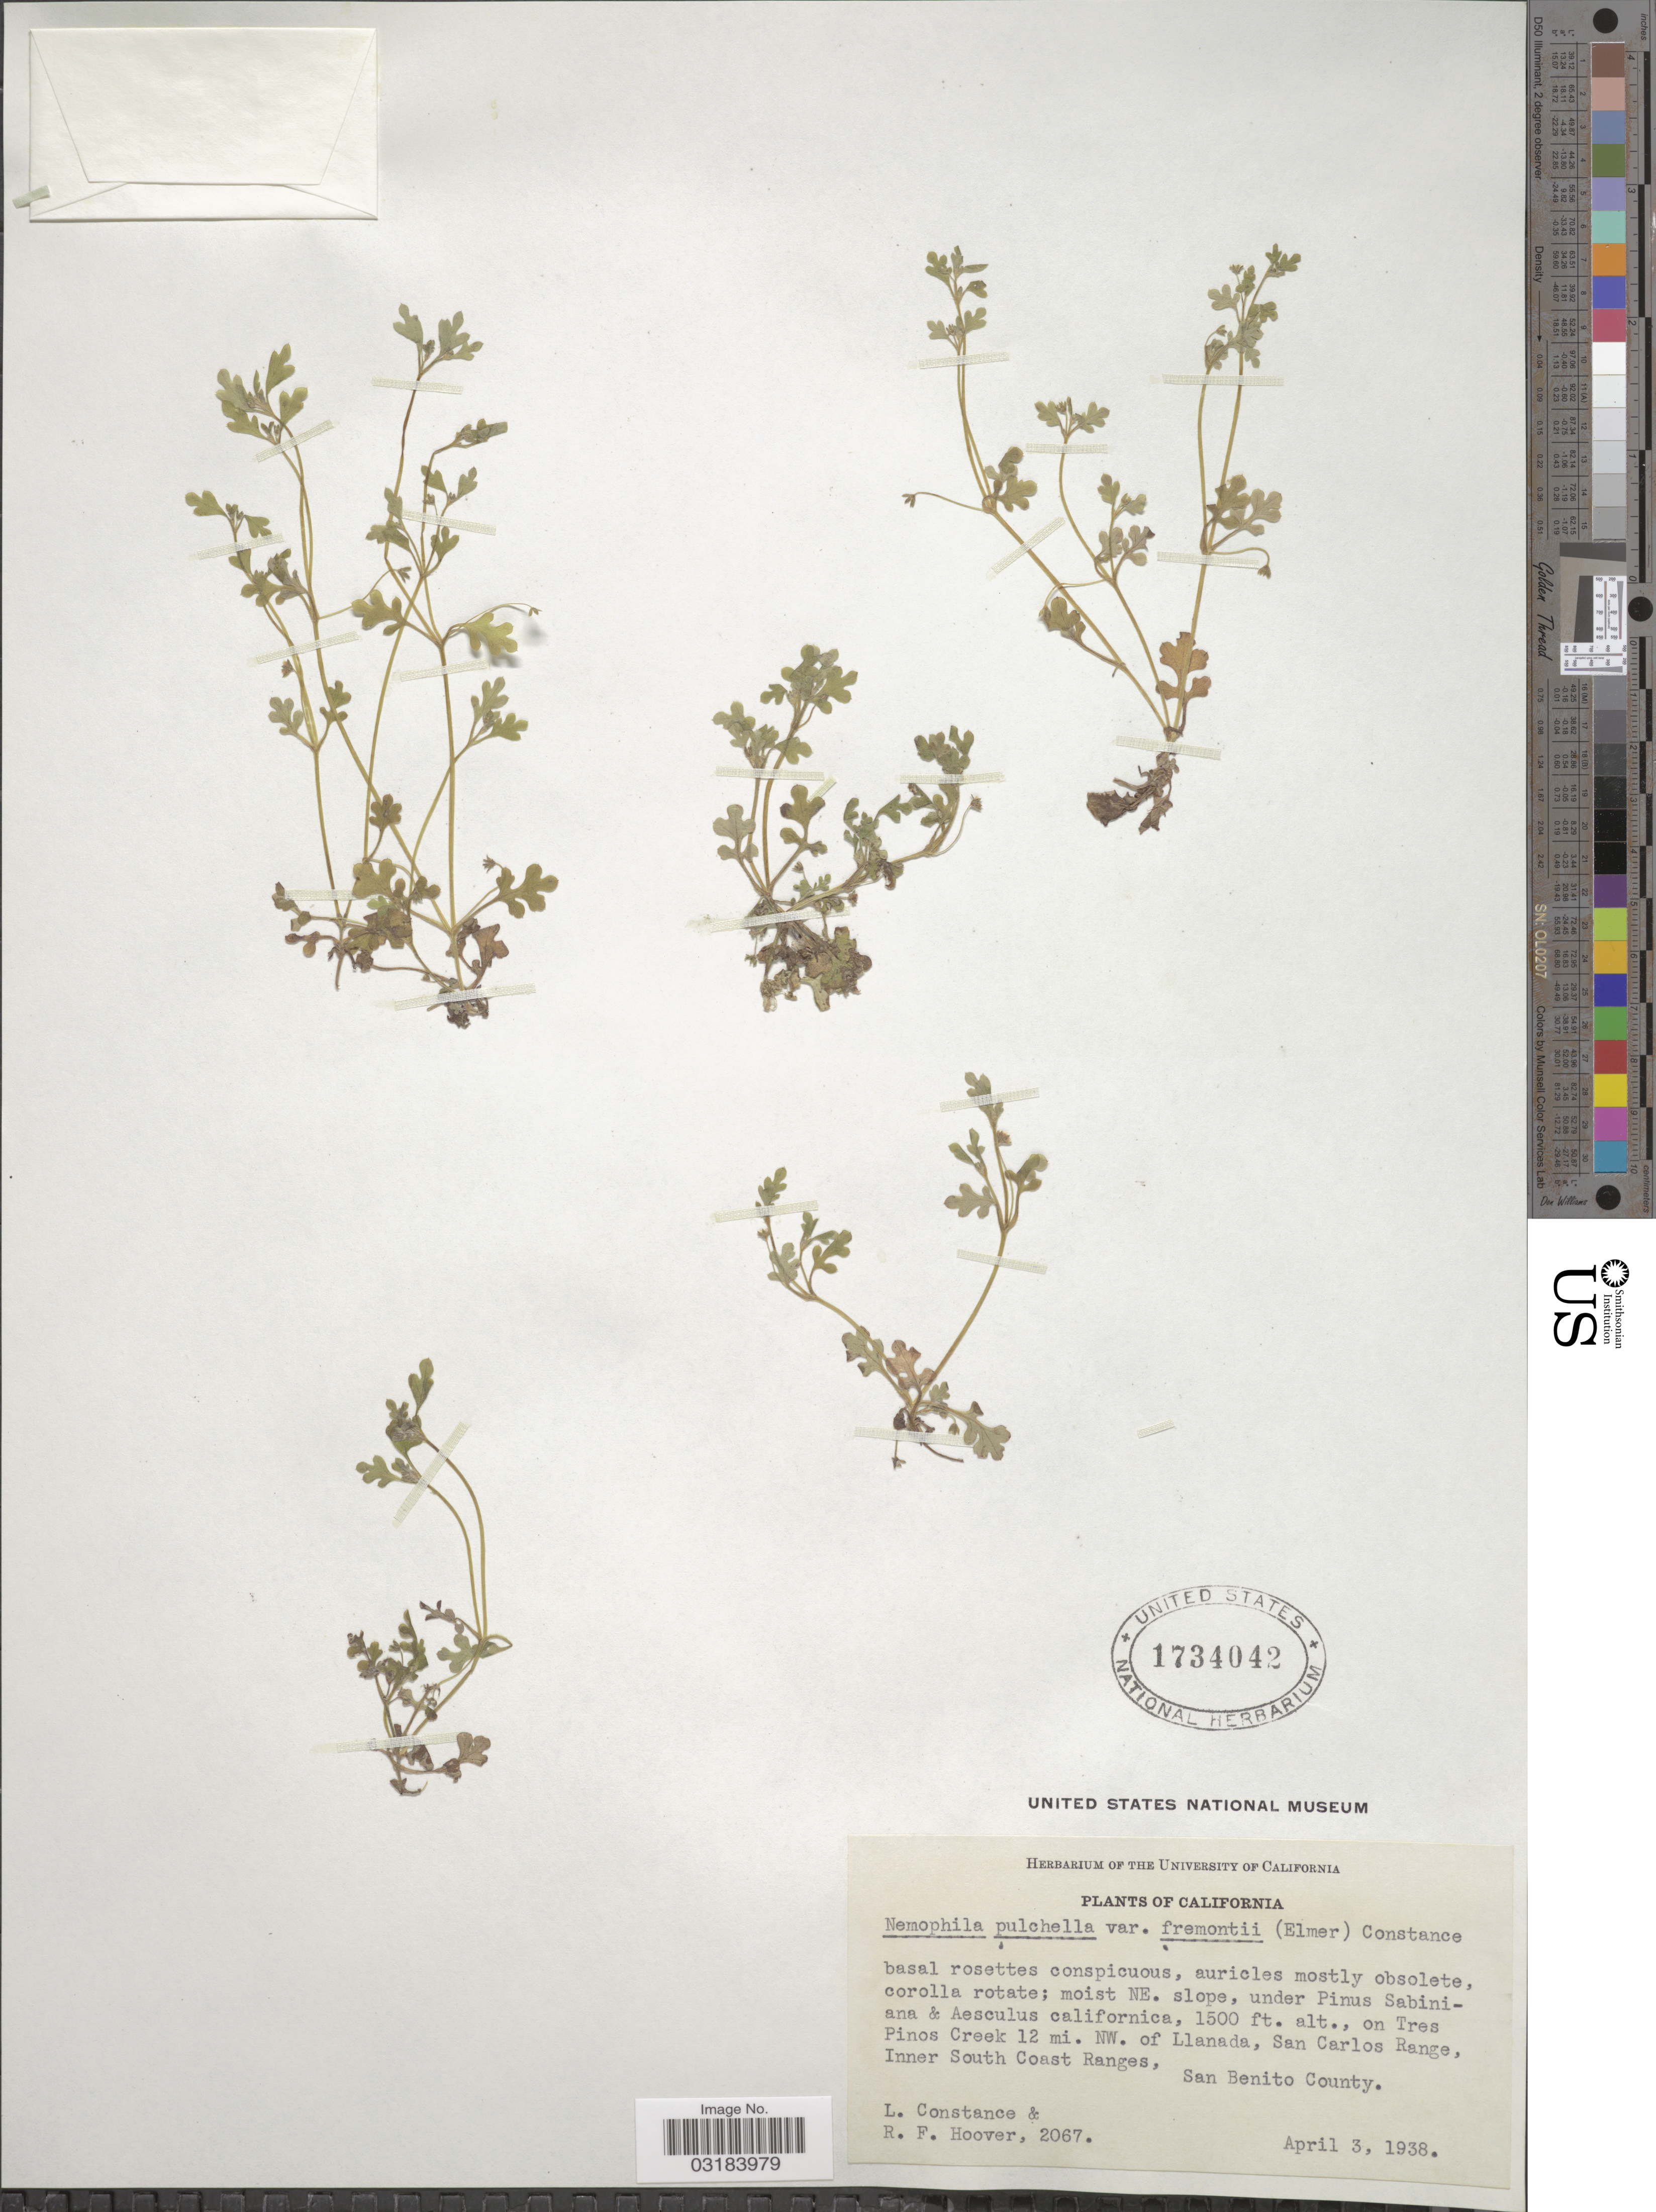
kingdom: Plantae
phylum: Tracheophyta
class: Magnoliopsida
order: Boraginales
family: Hydrophyllaceae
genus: Nemophila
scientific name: Nemophila pulchella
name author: Eastw.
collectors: L. Constance & R. F. Hoover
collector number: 2067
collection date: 1938-04-03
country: United States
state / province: California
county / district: San Benito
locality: On Tres Pinos Creek 12 mi. NW. of Llanada, San Carlos Range, Inner South Coast Ranges, San Benito County.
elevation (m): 457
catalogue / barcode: US 1734042